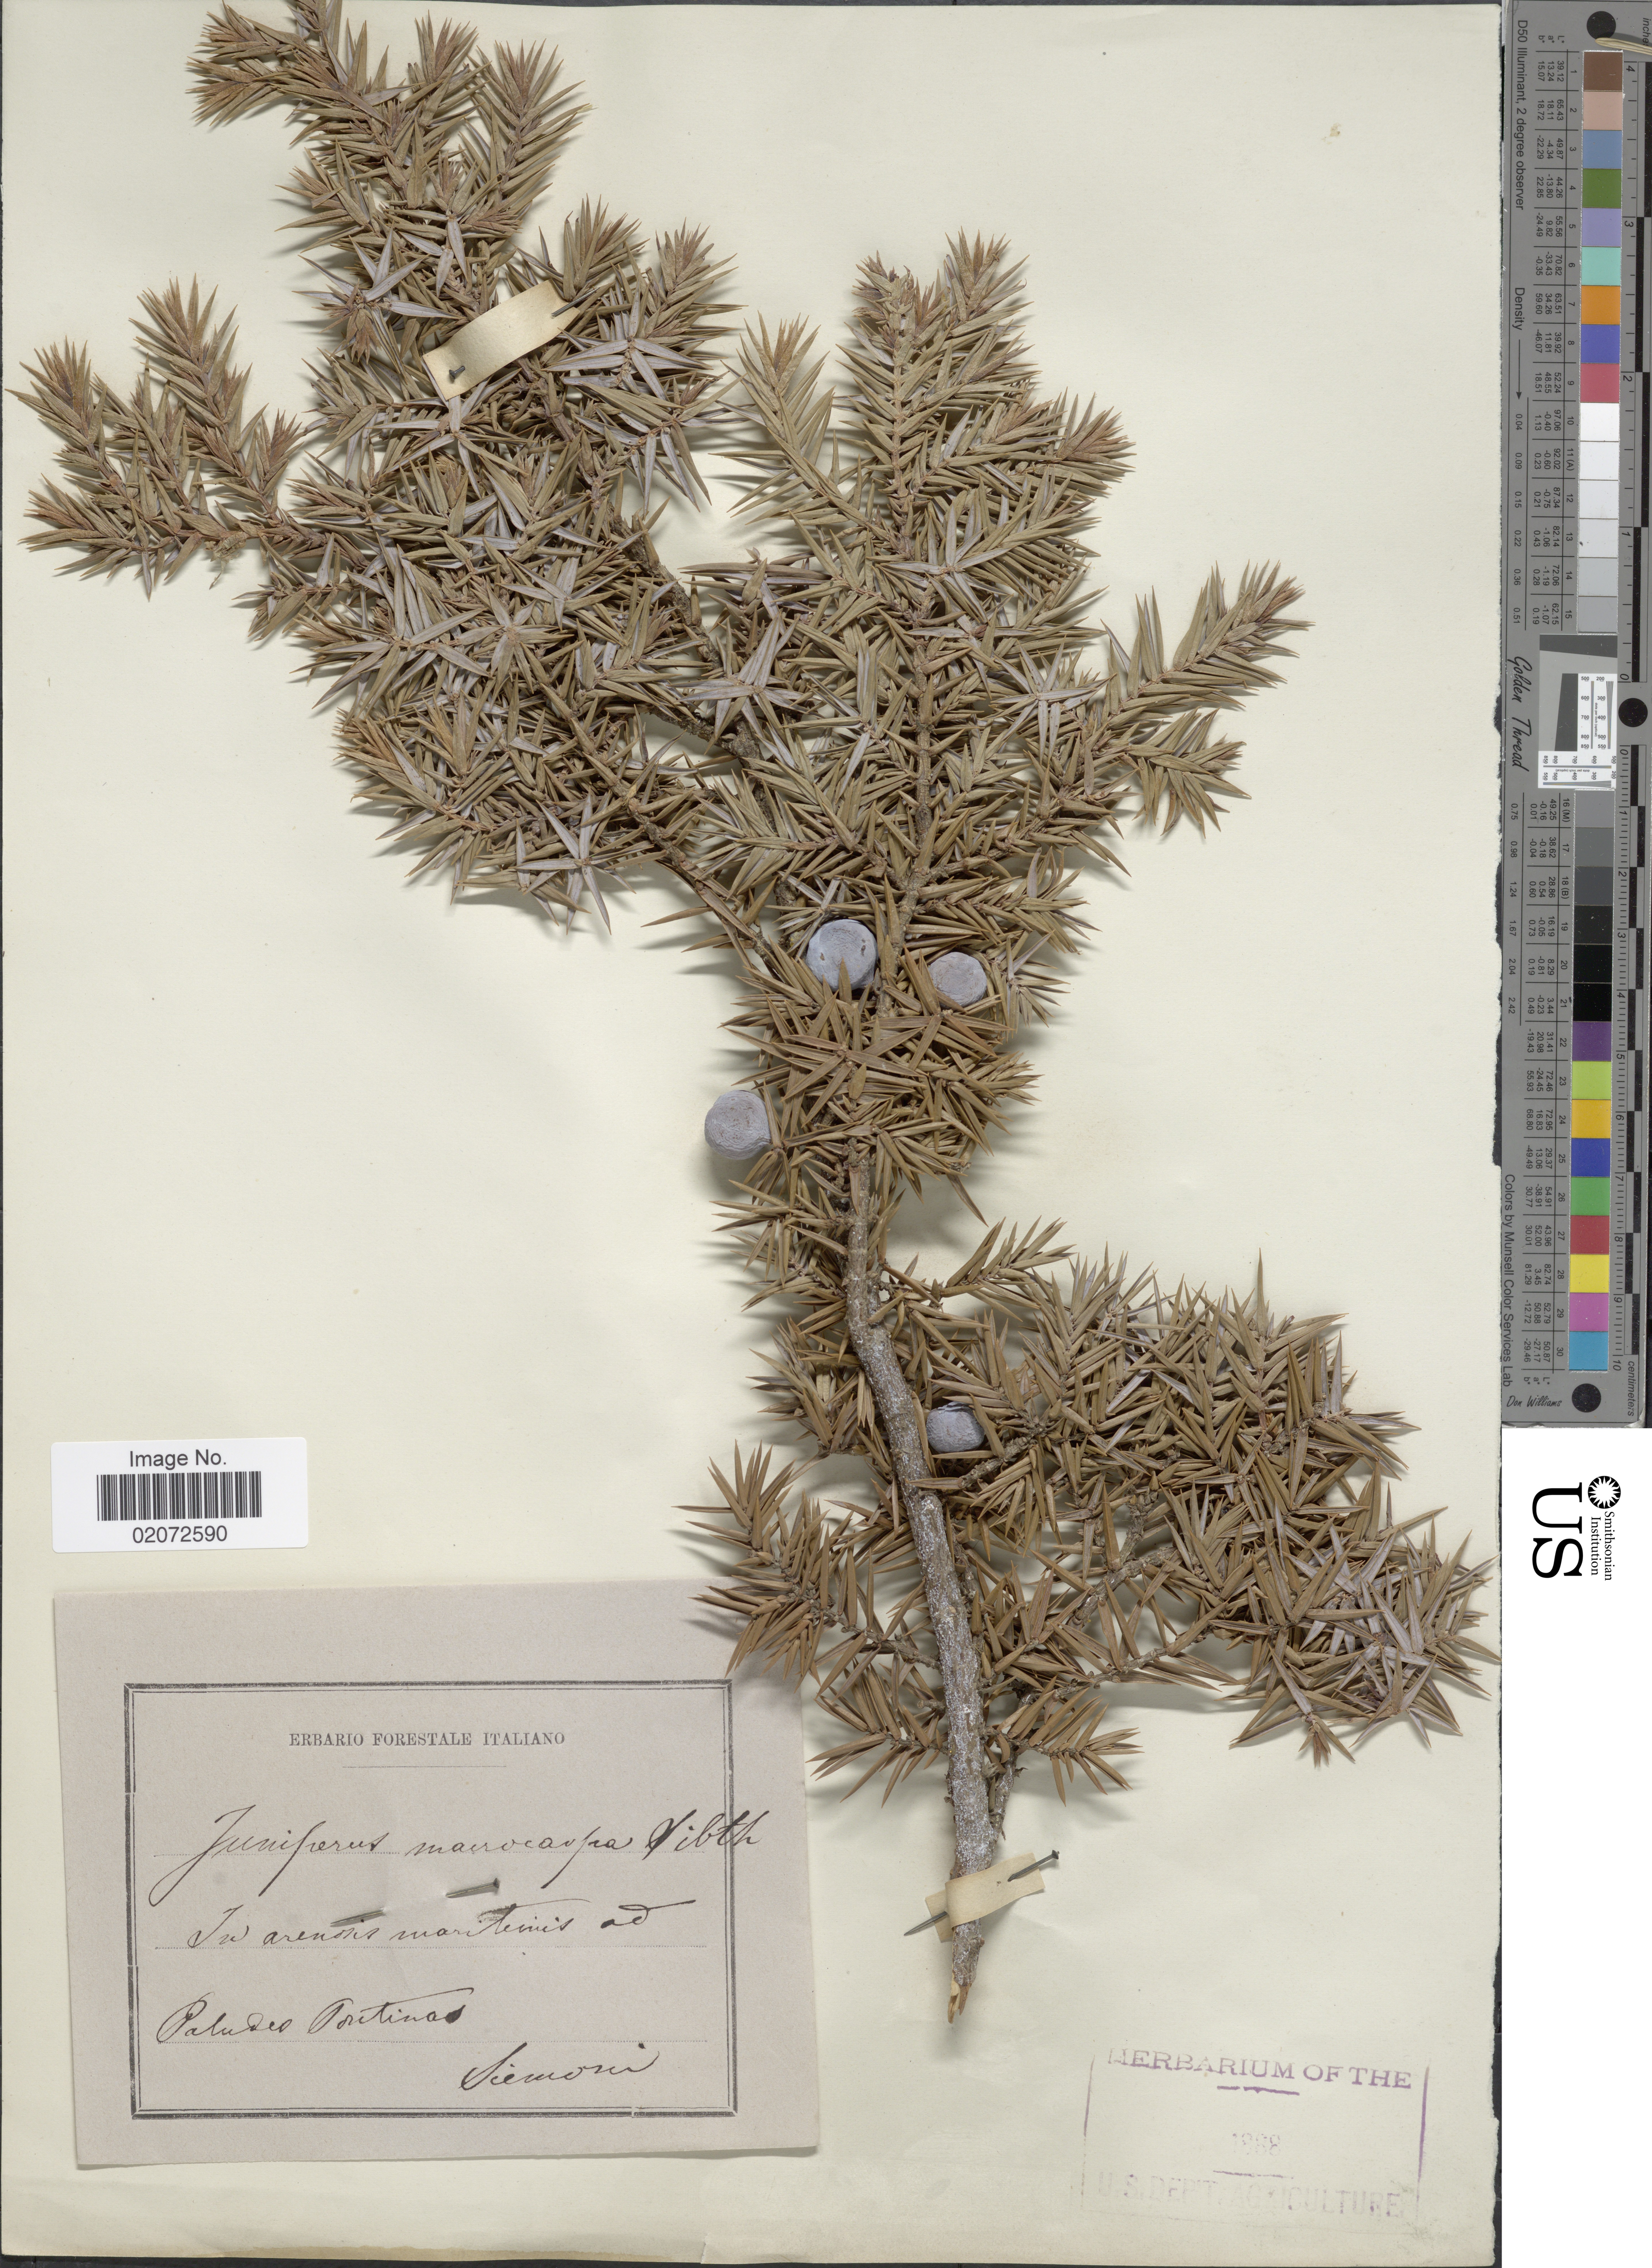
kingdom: Plantae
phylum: Tracheophyta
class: Pinopsida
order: Pinales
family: Cupressaceae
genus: Juniperus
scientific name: Juniperus macrocarpa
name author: Sibth. & Sm.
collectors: Siemoni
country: Italy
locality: In arenosis maritemies ad Paludes Pontinas [interpreted]